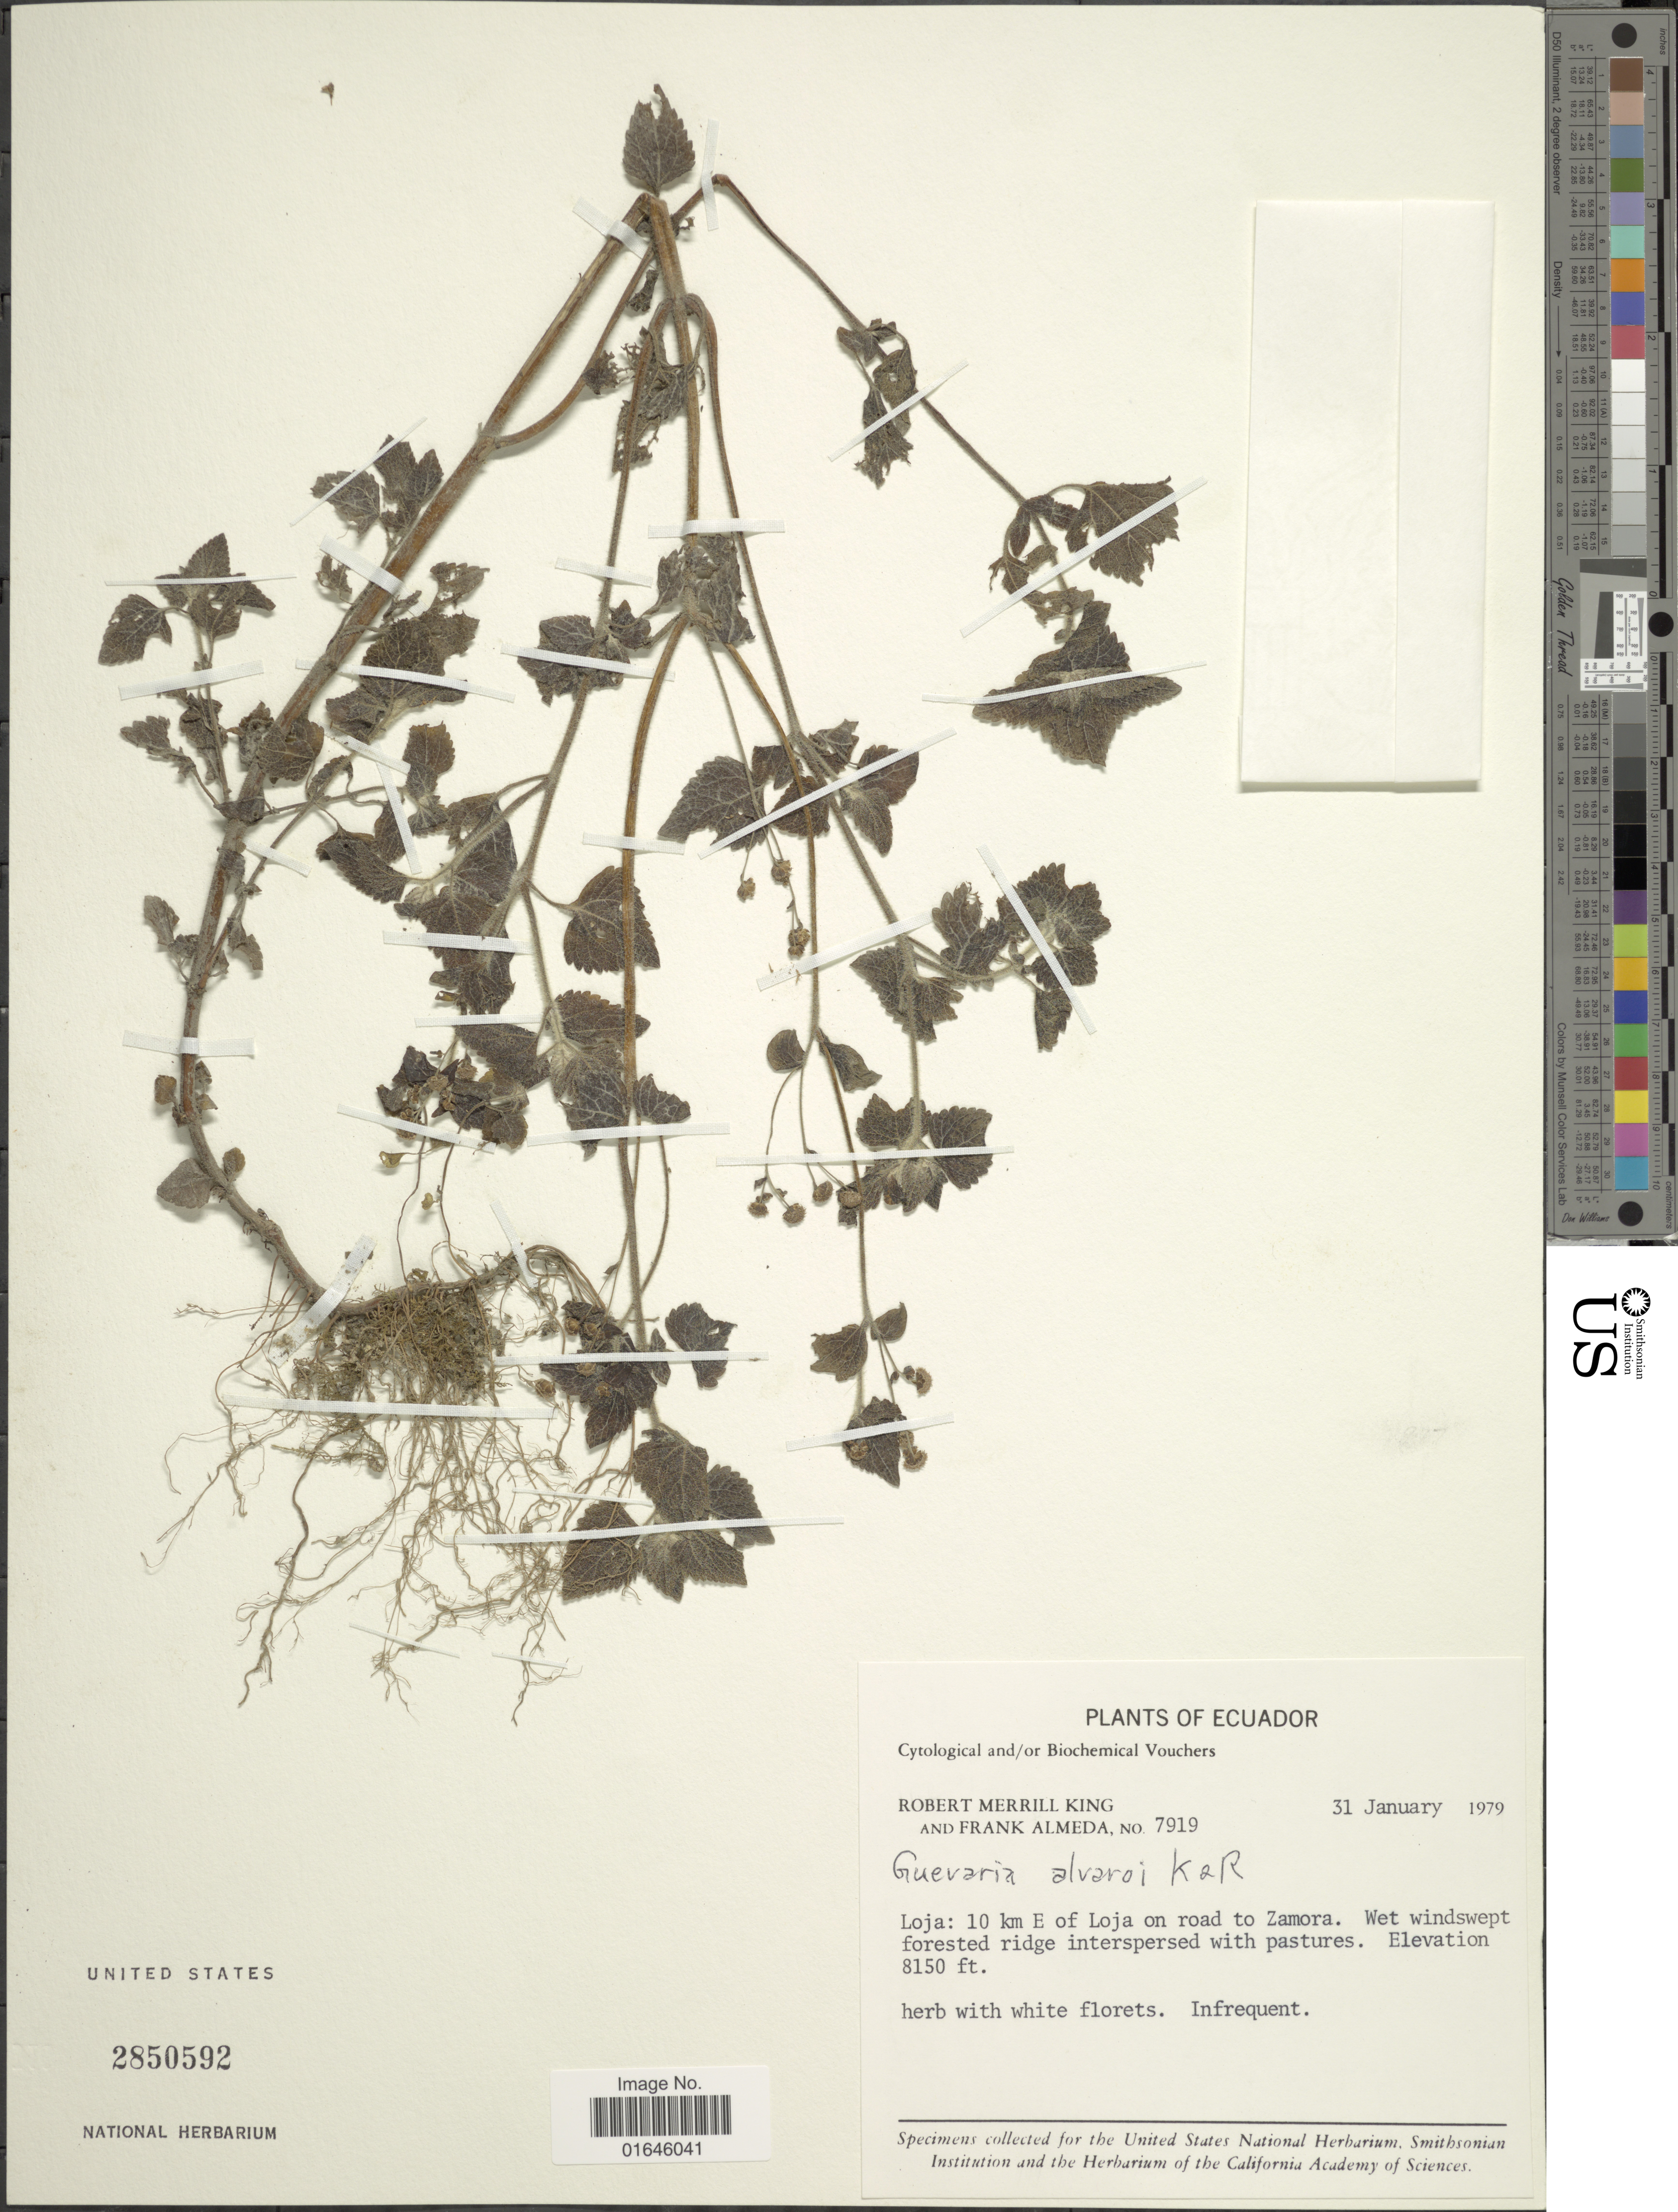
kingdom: Plantae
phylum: Tracheophyta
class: Magnoliopsida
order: Asterales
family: Asteraceae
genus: Guevaria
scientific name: Guevaria alvaroi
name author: R.M. King & H. Rob.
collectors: R. M. King & F. Almeda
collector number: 7919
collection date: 1979-01-31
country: Ecuador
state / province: Loja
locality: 10 km E of Loja on road to Zamora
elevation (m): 2484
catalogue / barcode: US 2850592